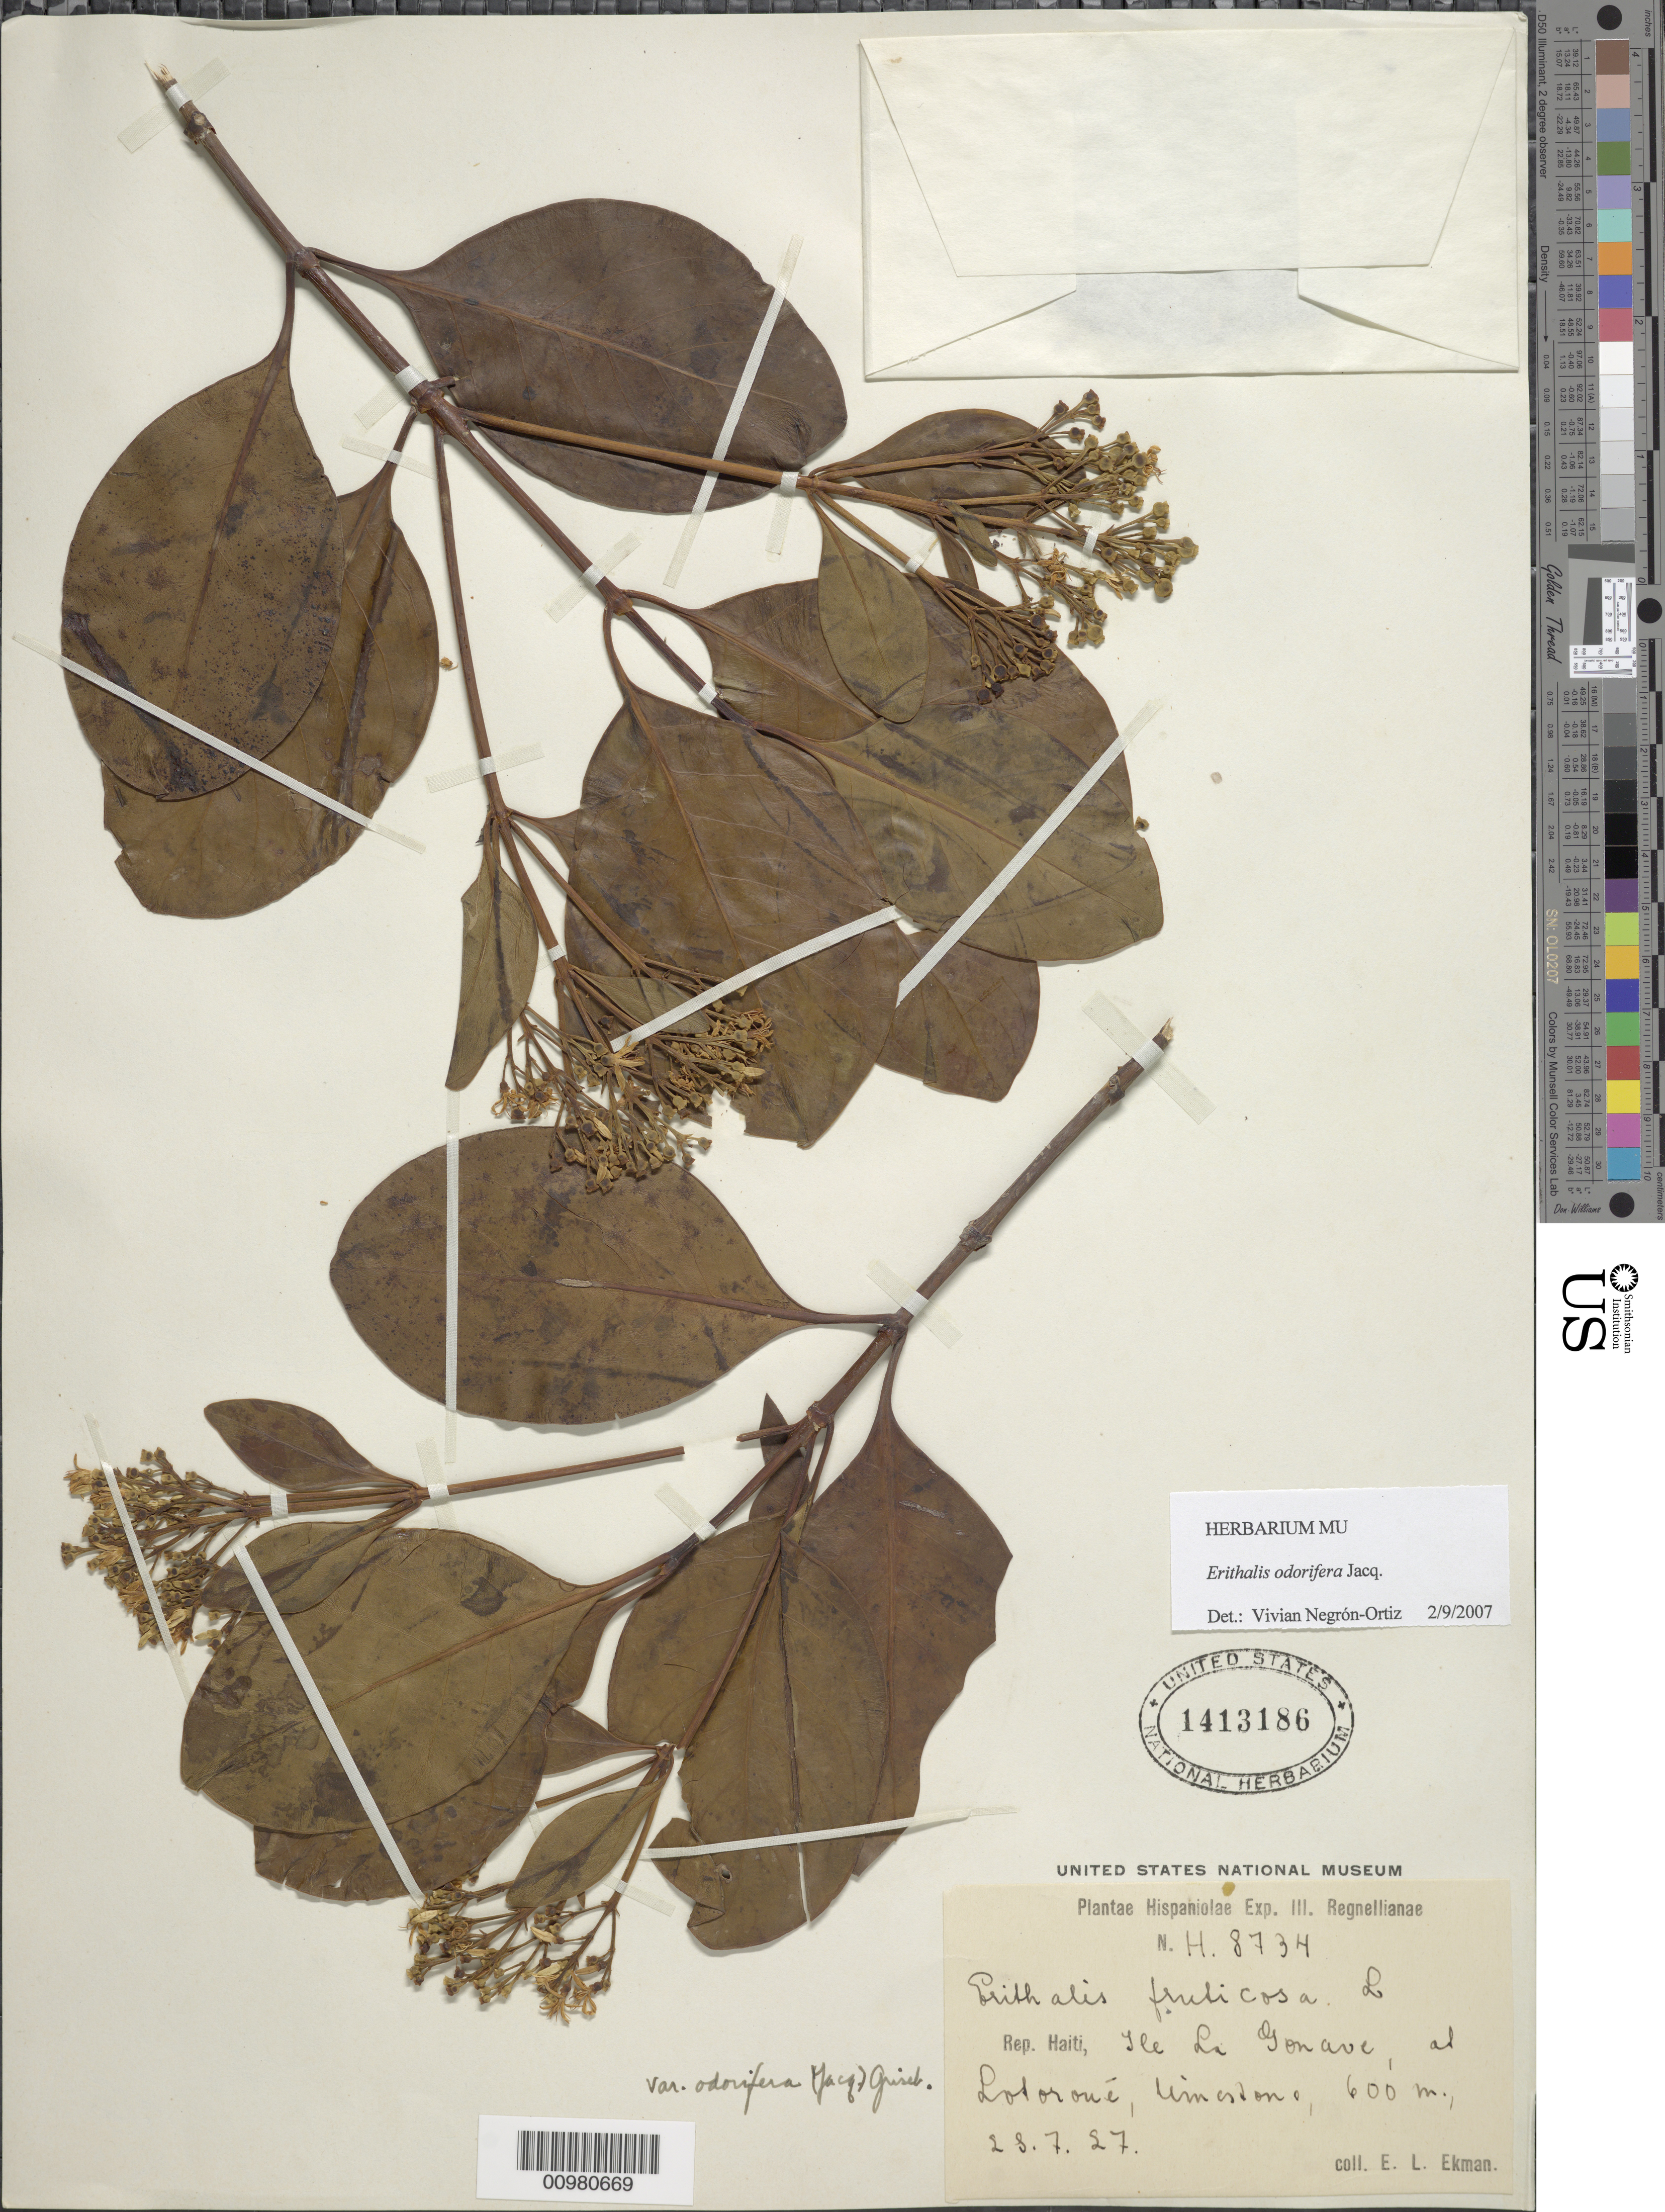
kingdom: Plantae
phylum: Tracheophyta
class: Magnoliopsida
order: Gentianales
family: Rubiaceae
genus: Erithalis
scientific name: Erithalis odorifera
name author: Jacq.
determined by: Negrón-Ortiz, V.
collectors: E. L. Ekman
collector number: H 8734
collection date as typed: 28 Jul 1927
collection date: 1927-07-28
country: Haiti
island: Gonave I.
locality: Al Lotoroné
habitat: Limestone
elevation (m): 600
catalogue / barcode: US 1413186